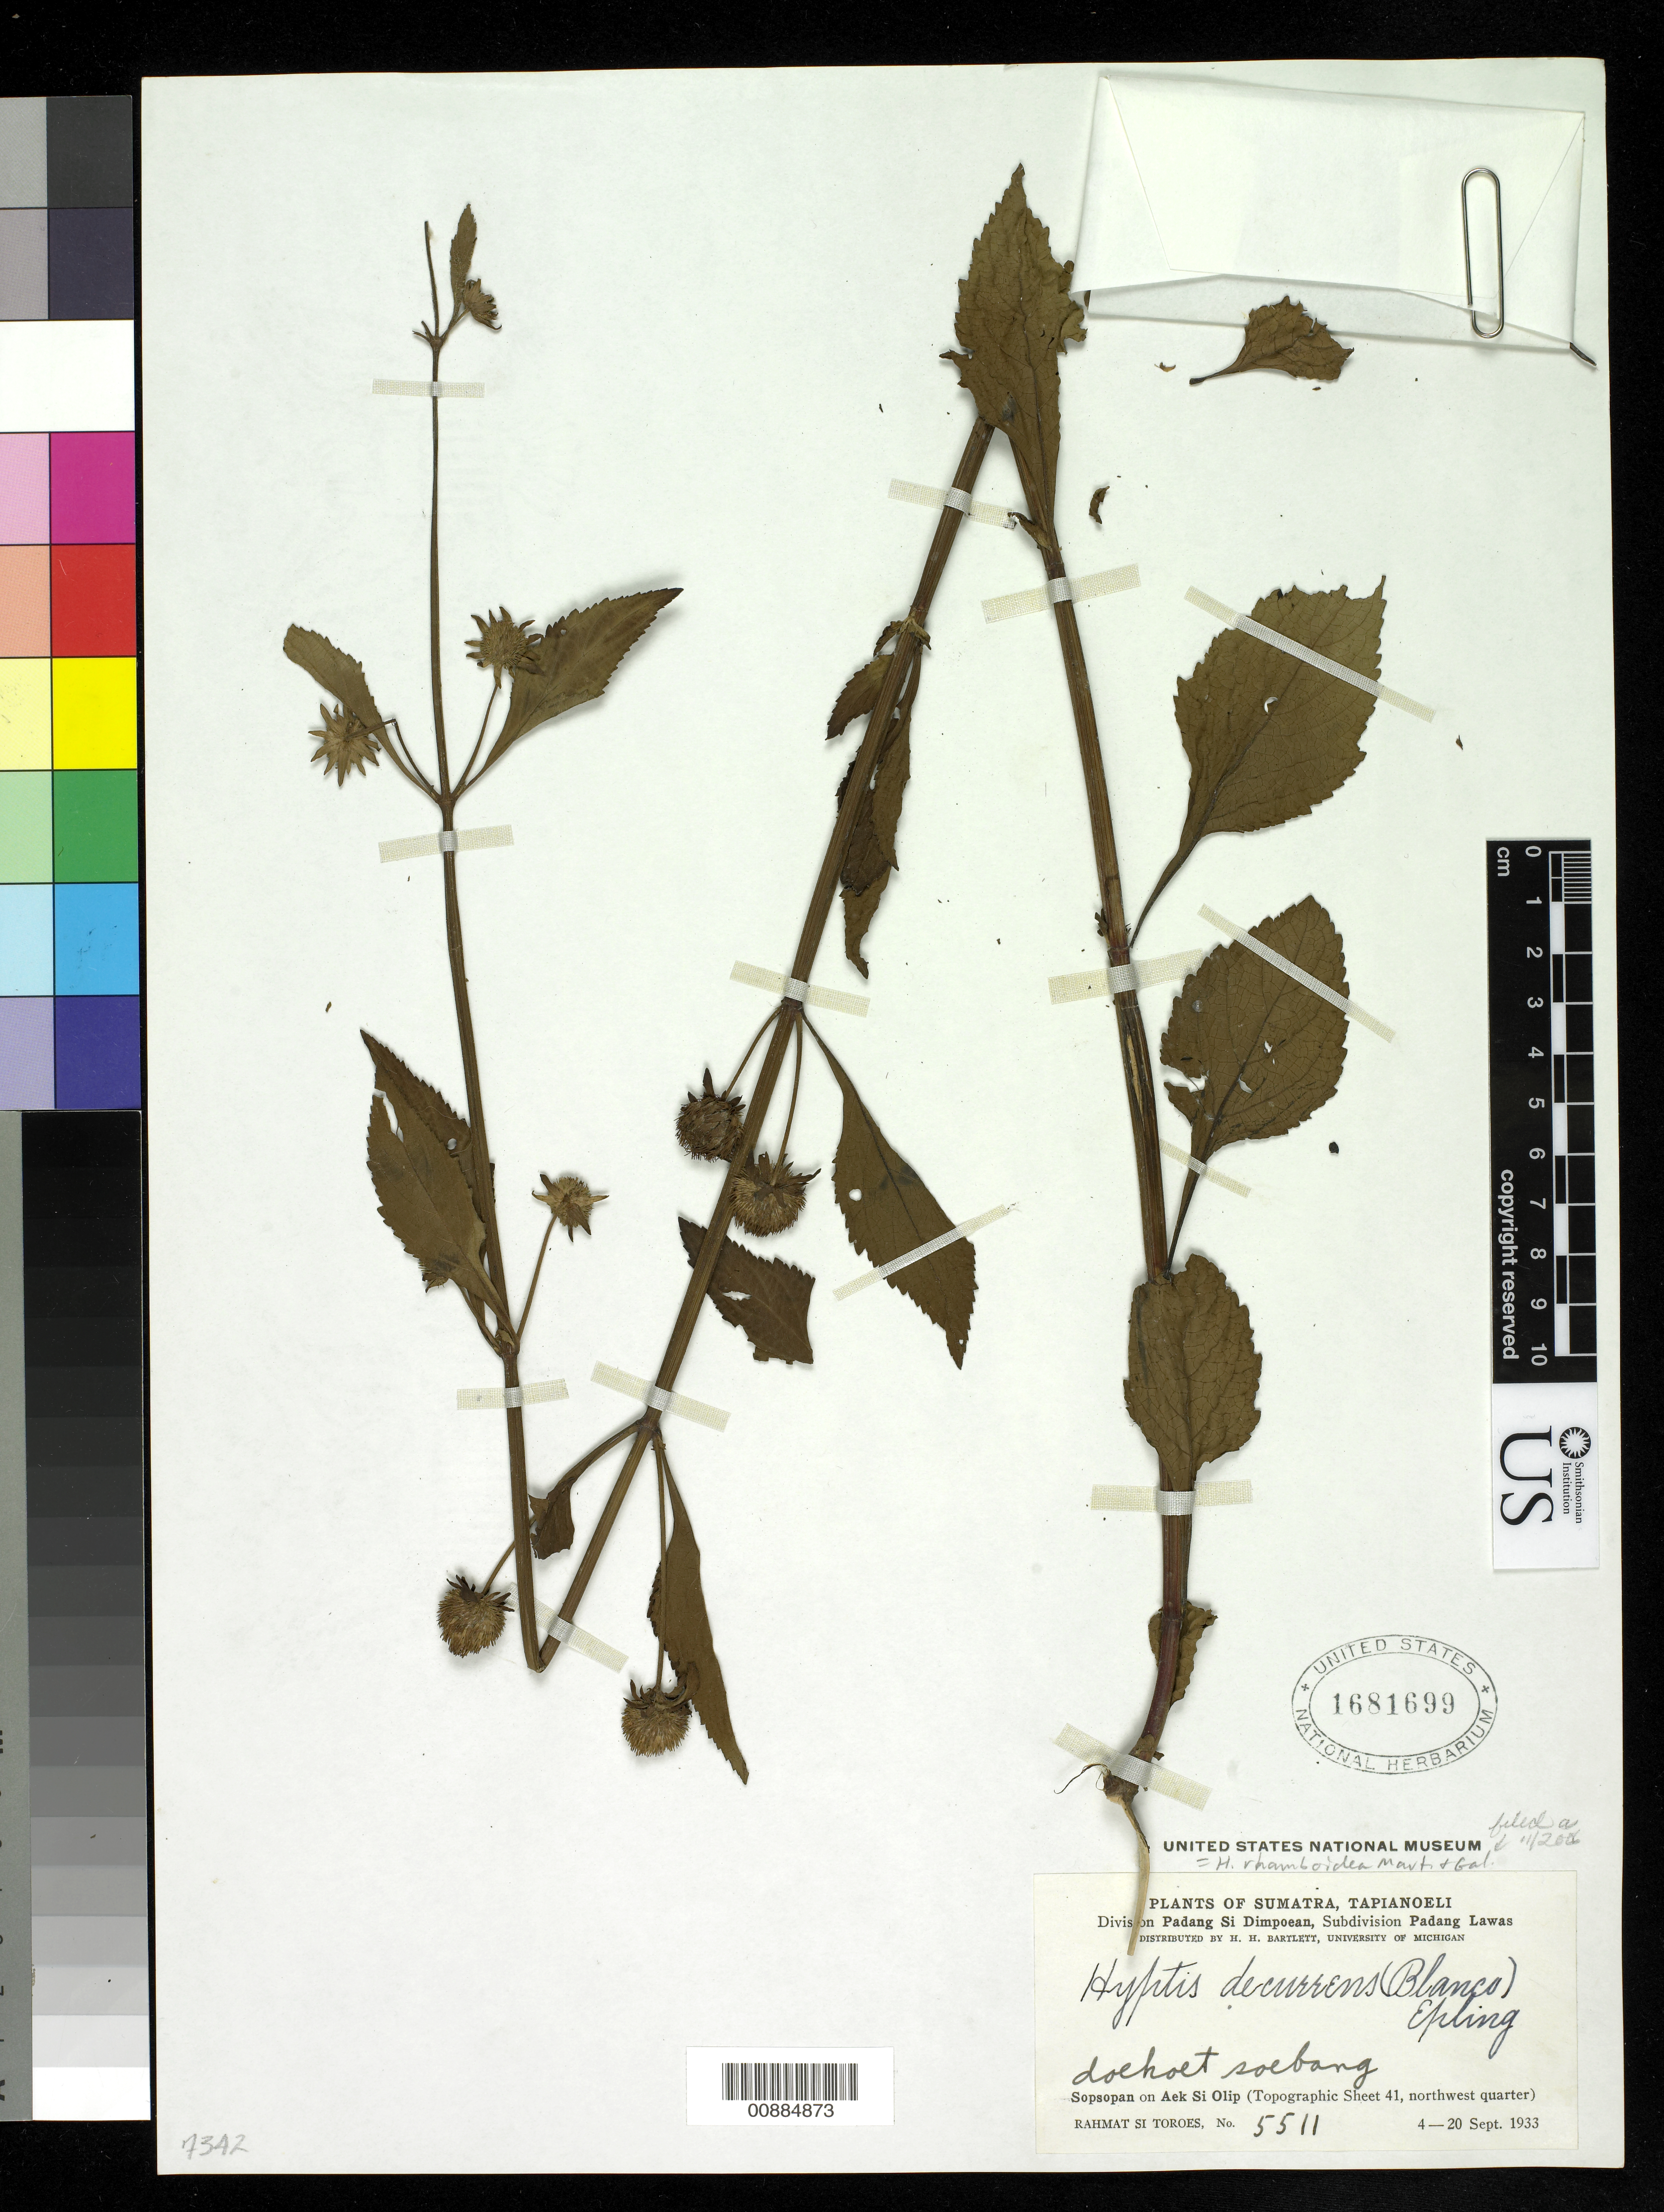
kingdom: Plantae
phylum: Tracheophyta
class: Magnoliopsida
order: Lamiales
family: Lamiaceae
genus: Hyptis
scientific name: Hyptis rhomboidea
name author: M. Martens & Galeotti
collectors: Rahmat Si Boeea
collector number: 5511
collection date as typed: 04 Sep 1933 to 20 Sep 1933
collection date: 1933-09-04/1933-09-20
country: Indonesia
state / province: Sumatra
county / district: Sumatera Utara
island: Sumatra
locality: Division Padang Si Dimpoean, Subdivision Padang Lawas. Sibola (Tapianoeli)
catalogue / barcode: US 1681699